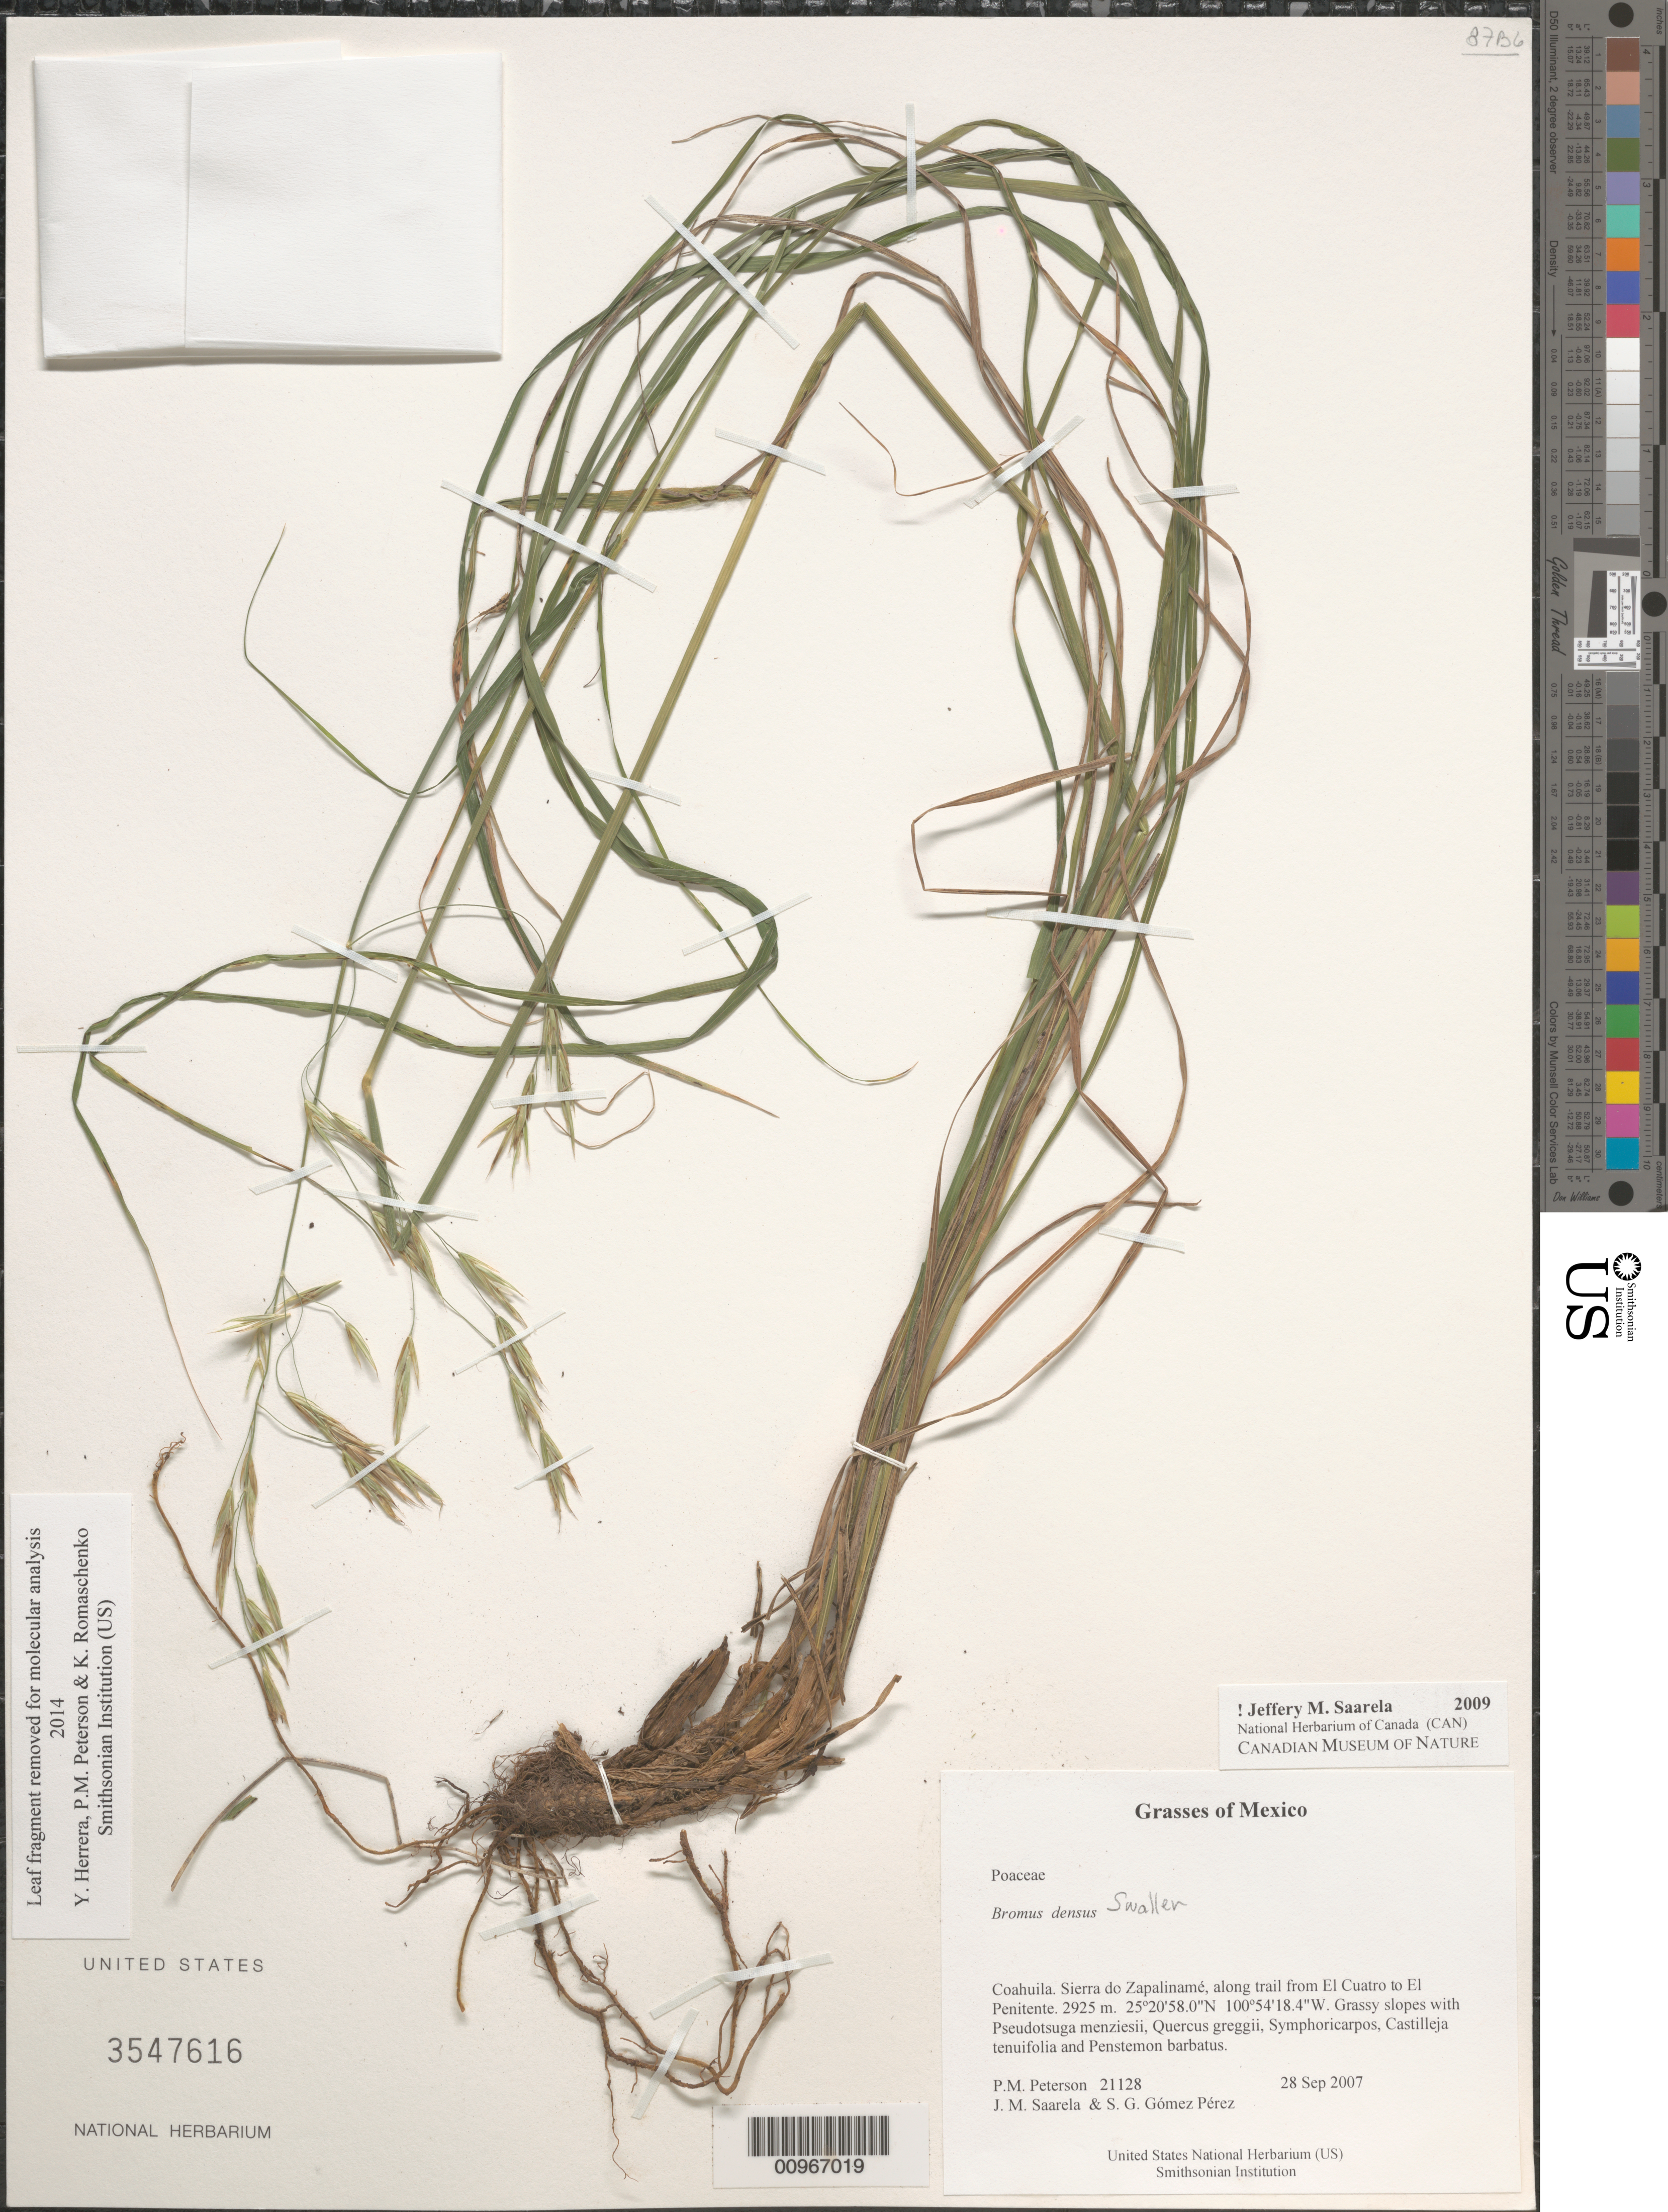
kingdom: Plantae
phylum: Tracheophyta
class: Liliopsida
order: Poales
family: Poaceae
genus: Bromus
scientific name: Bromus densus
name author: Swallen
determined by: Saarela, J. M., (CAN), Canadian Museum of Nature (CANADA)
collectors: P. M. Peterson, J. Saarela & S. Gómez Pérez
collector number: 21128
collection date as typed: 28 Sep 2007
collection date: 2007-09-28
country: Mexico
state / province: Coahuila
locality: Sierra do Zapalinamé, along trail from El Cuatro to El Penitente.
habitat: Grassy slopes with Pseudotsuga menziesii, Quercus greggii, Symphoricarpos, Castilleja tenuifolia and Penstemon barbatus.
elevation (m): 2925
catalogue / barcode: US 3554616